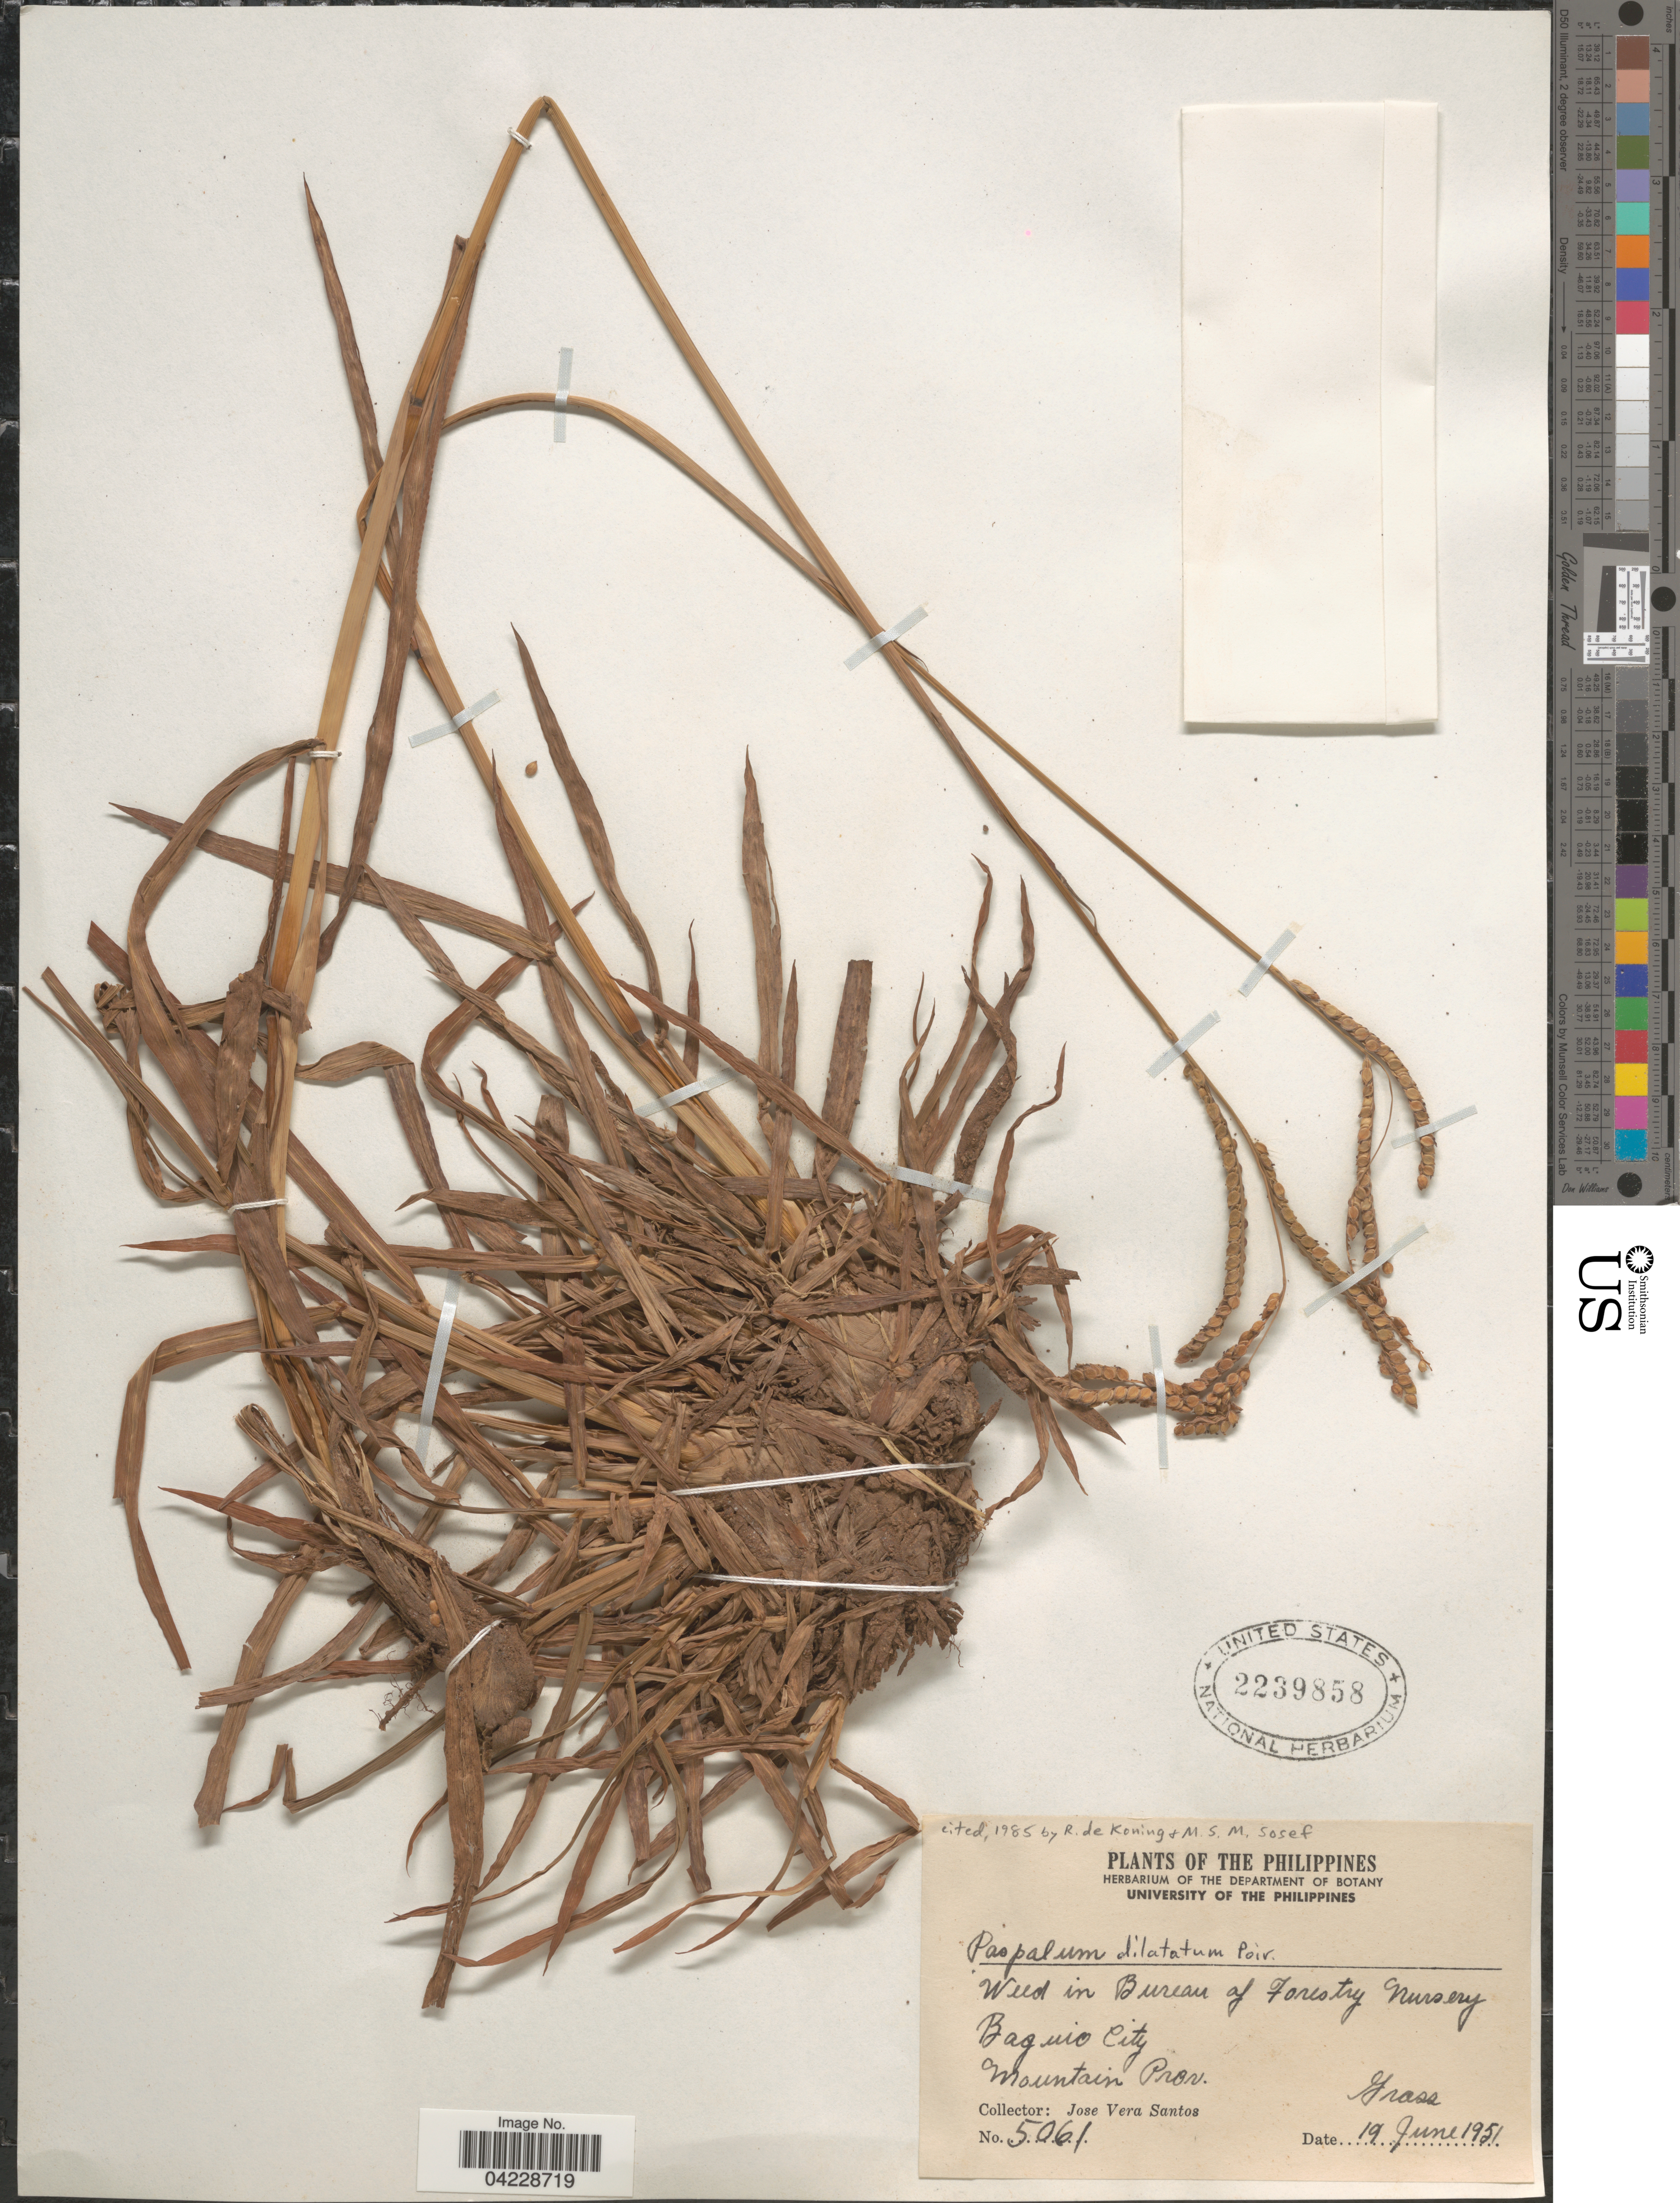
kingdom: Plantae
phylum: Tracheophyta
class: Liliopsida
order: Poales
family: Poaceae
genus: Paspalum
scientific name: Paspalum dilatatum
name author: Poir.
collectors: J. Santos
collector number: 5061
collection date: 1951-06-19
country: Philippines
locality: Weed in Bureau of Forestry Nursery. Baguio City. Mountain Prov.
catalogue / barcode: US 2239858